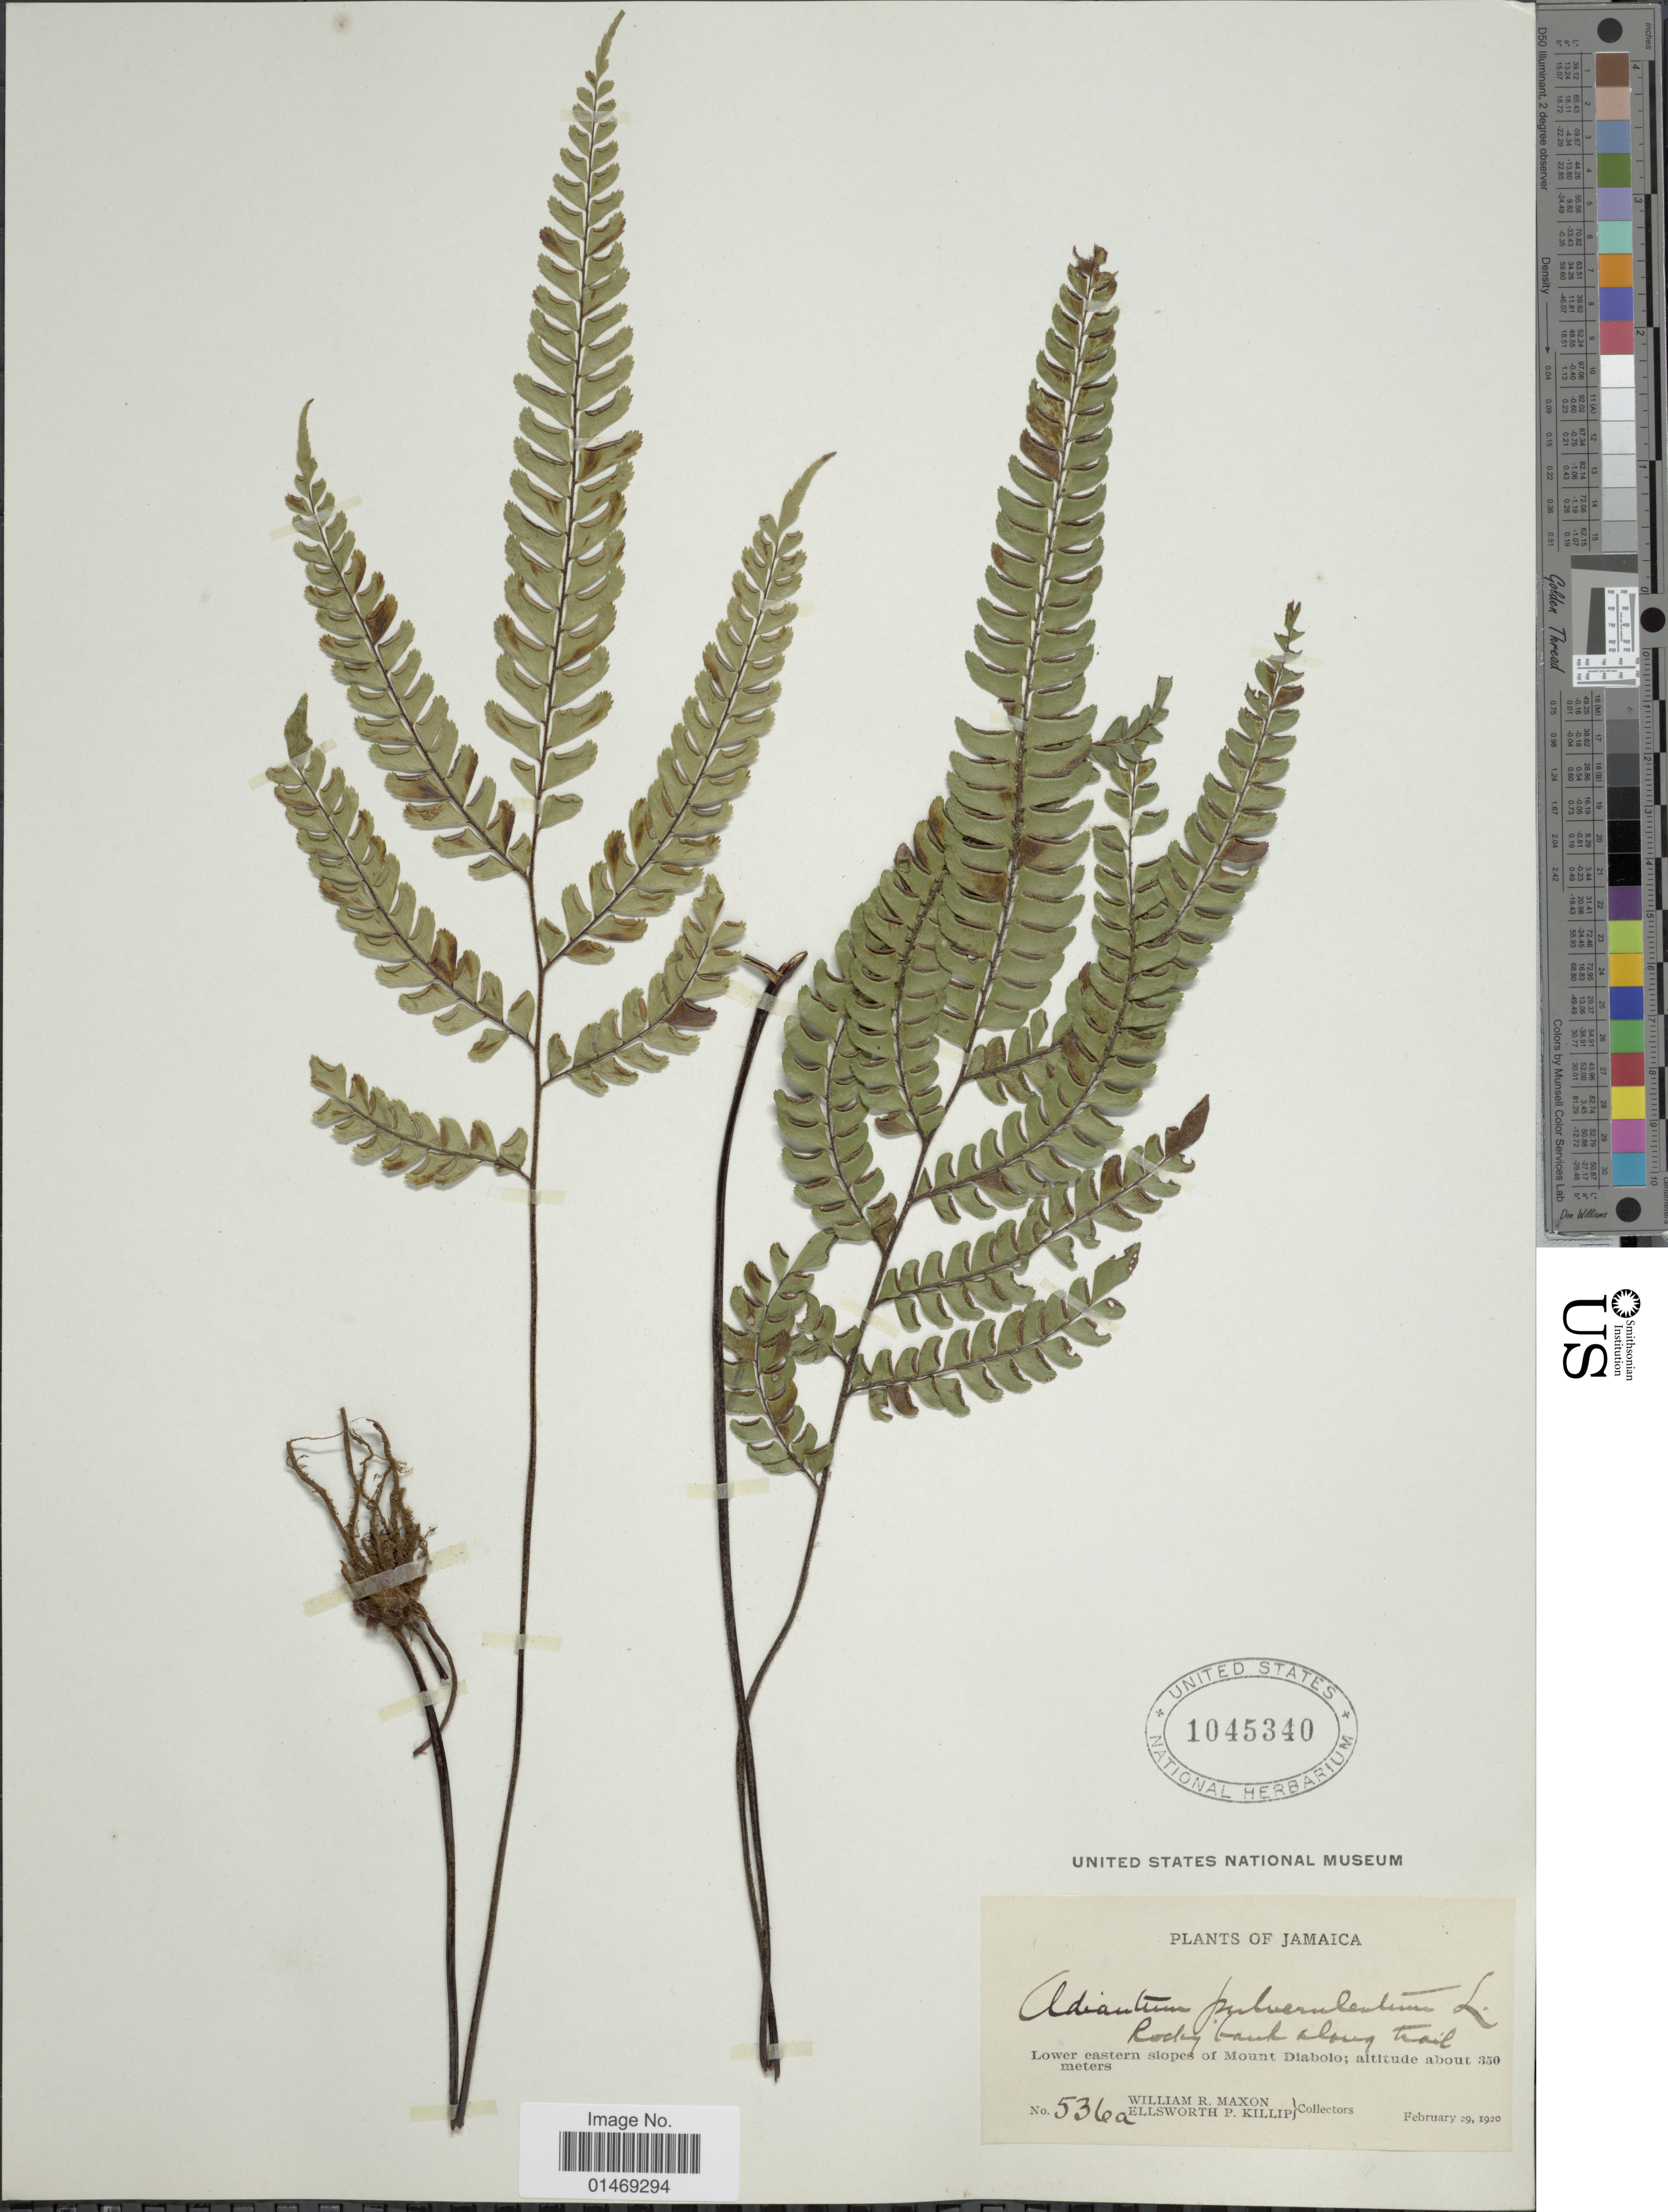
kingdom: Plantae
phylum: Tracheophyta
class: Polypodiopsida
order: Polypodiales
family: Pteridaceae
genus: Adiantum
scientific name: Adiantum pulverulentum var. caudatum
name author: Jenman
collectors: W. R. Maxon & E. P. Killip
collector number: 536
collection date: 1920-02-29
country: Jamaica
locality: Lower eastern slopes of Mount diabolo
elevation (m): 350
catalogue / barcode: US 1045340